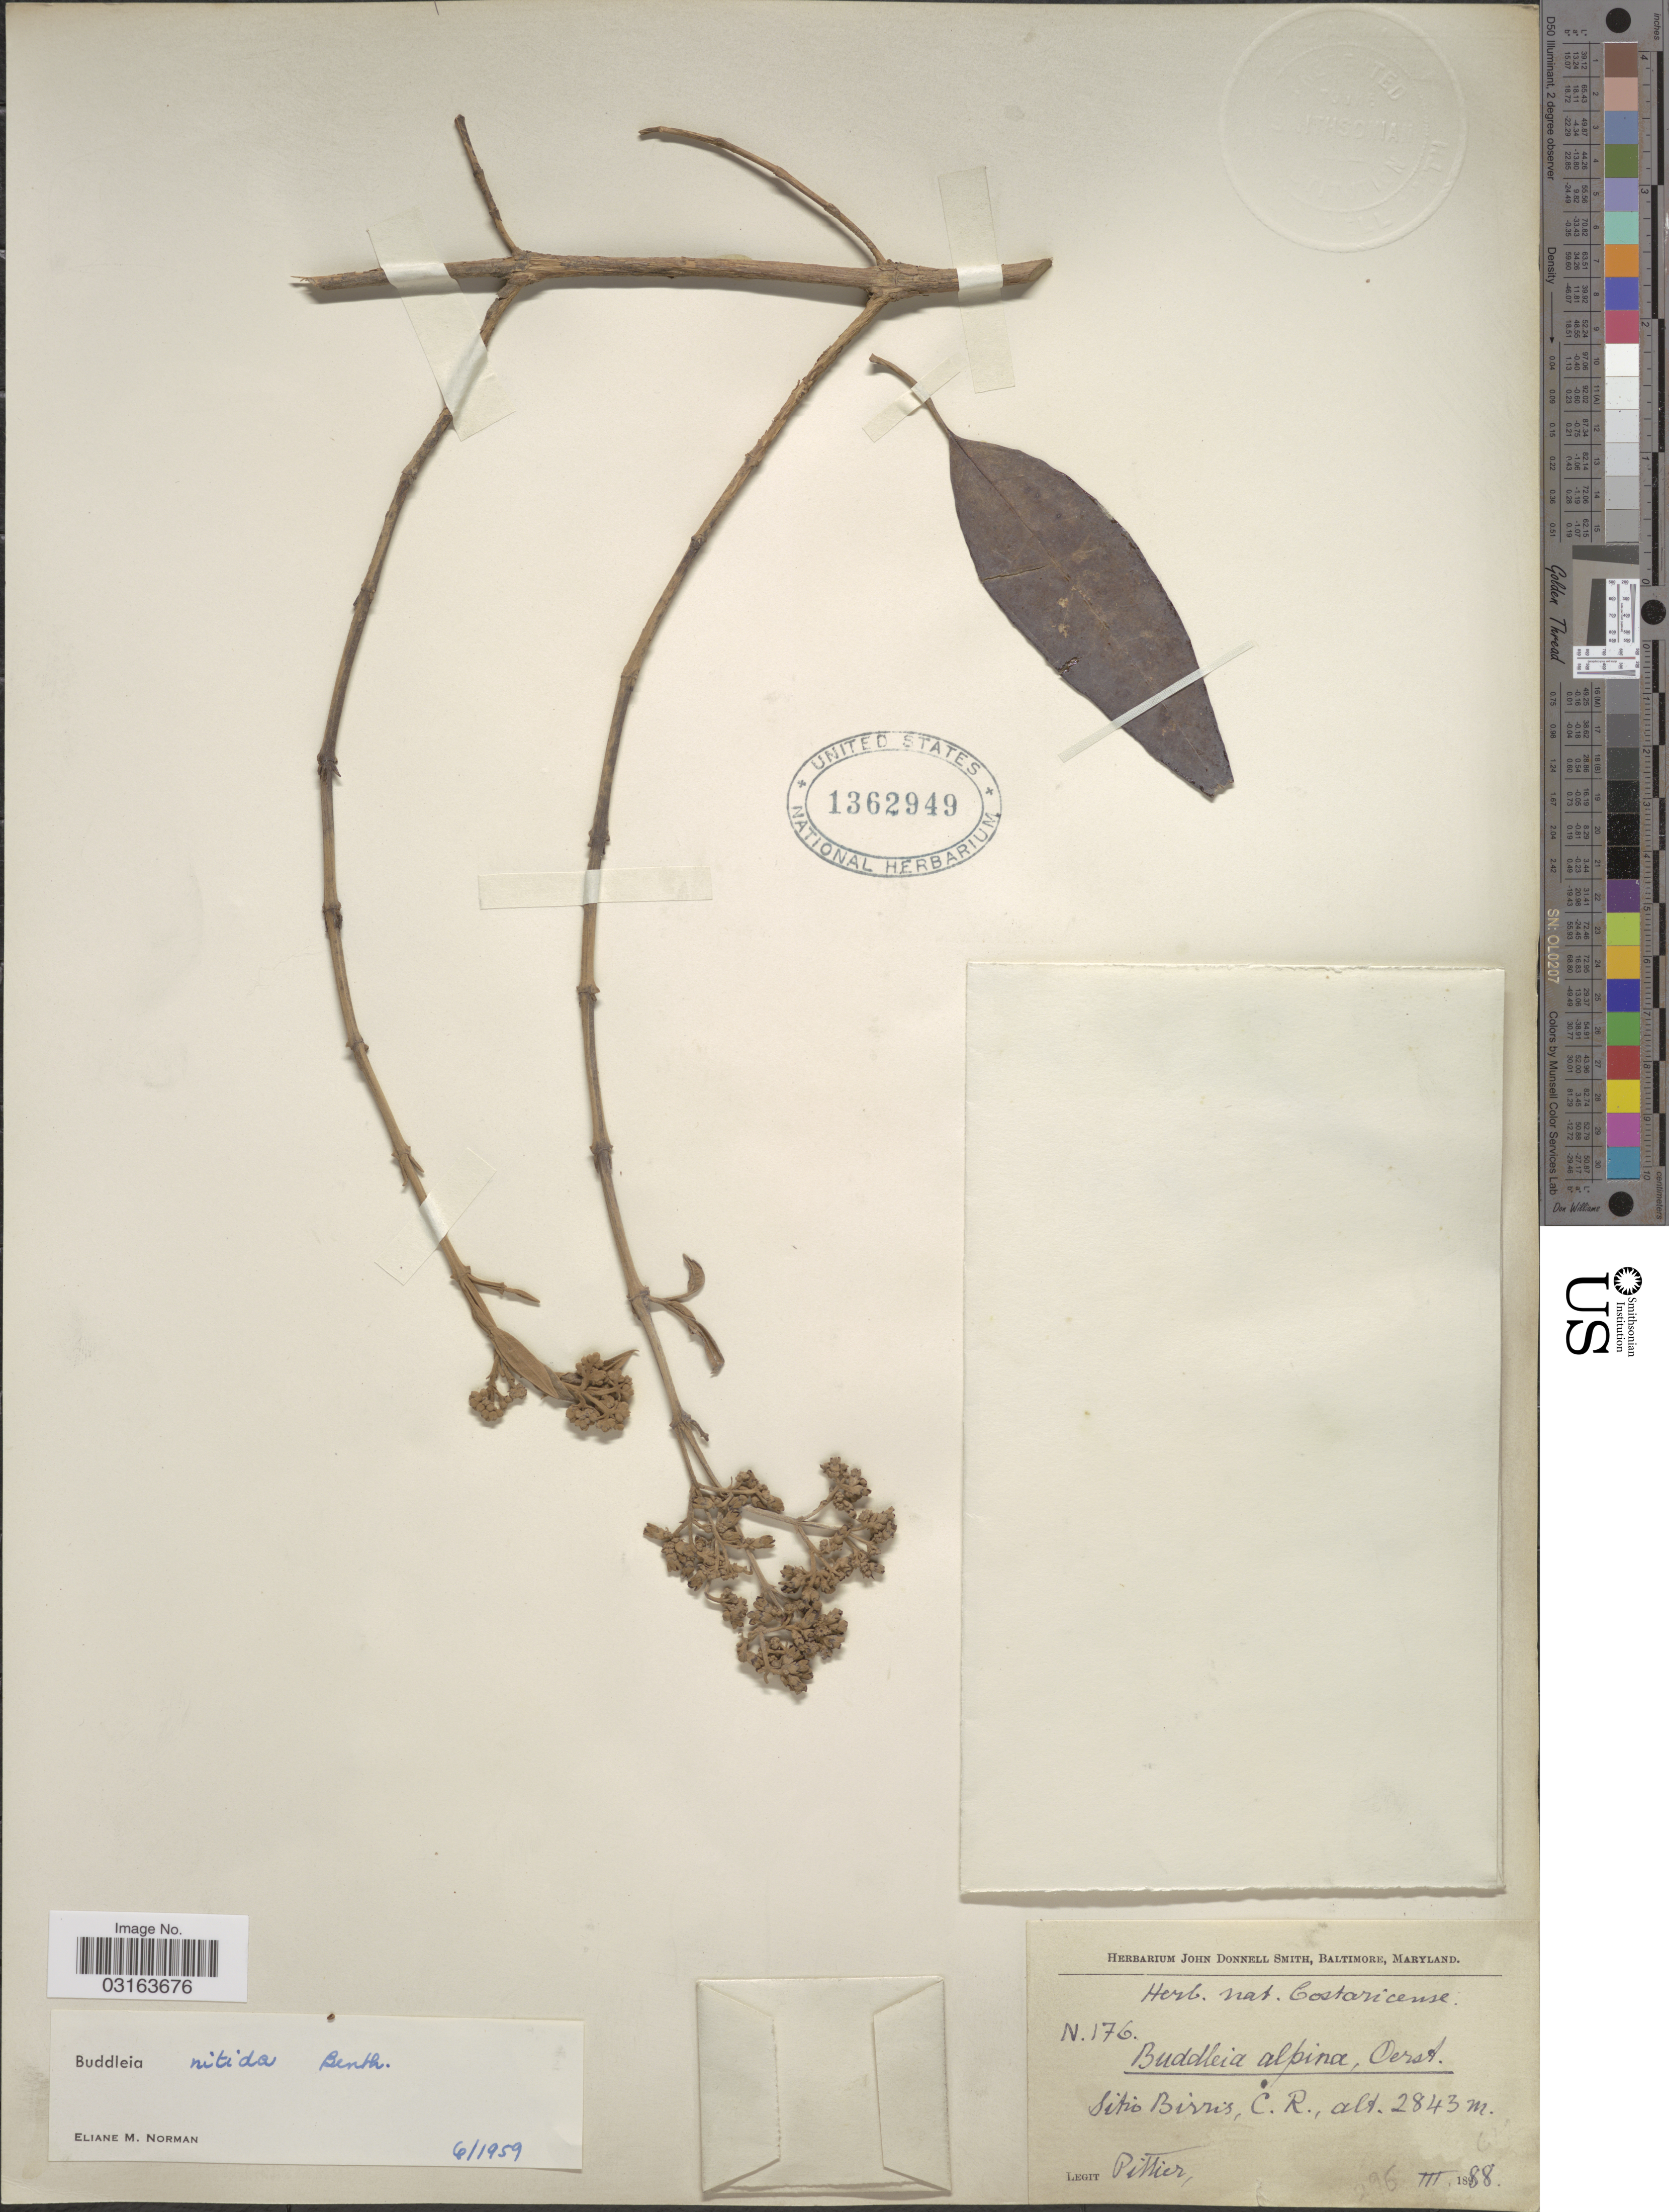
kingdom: Plantae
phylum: Tracheophyta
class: Magnoliopsida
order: Lamiales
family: Scrophulariaceae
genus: Buddleja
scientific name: Buddleja nitida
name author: Benth.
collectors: Pittier, --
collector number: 176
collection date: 1888-03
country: Costa Rica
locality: Sitio Birris. C.R.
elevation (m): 2843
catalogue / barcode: US 1362949